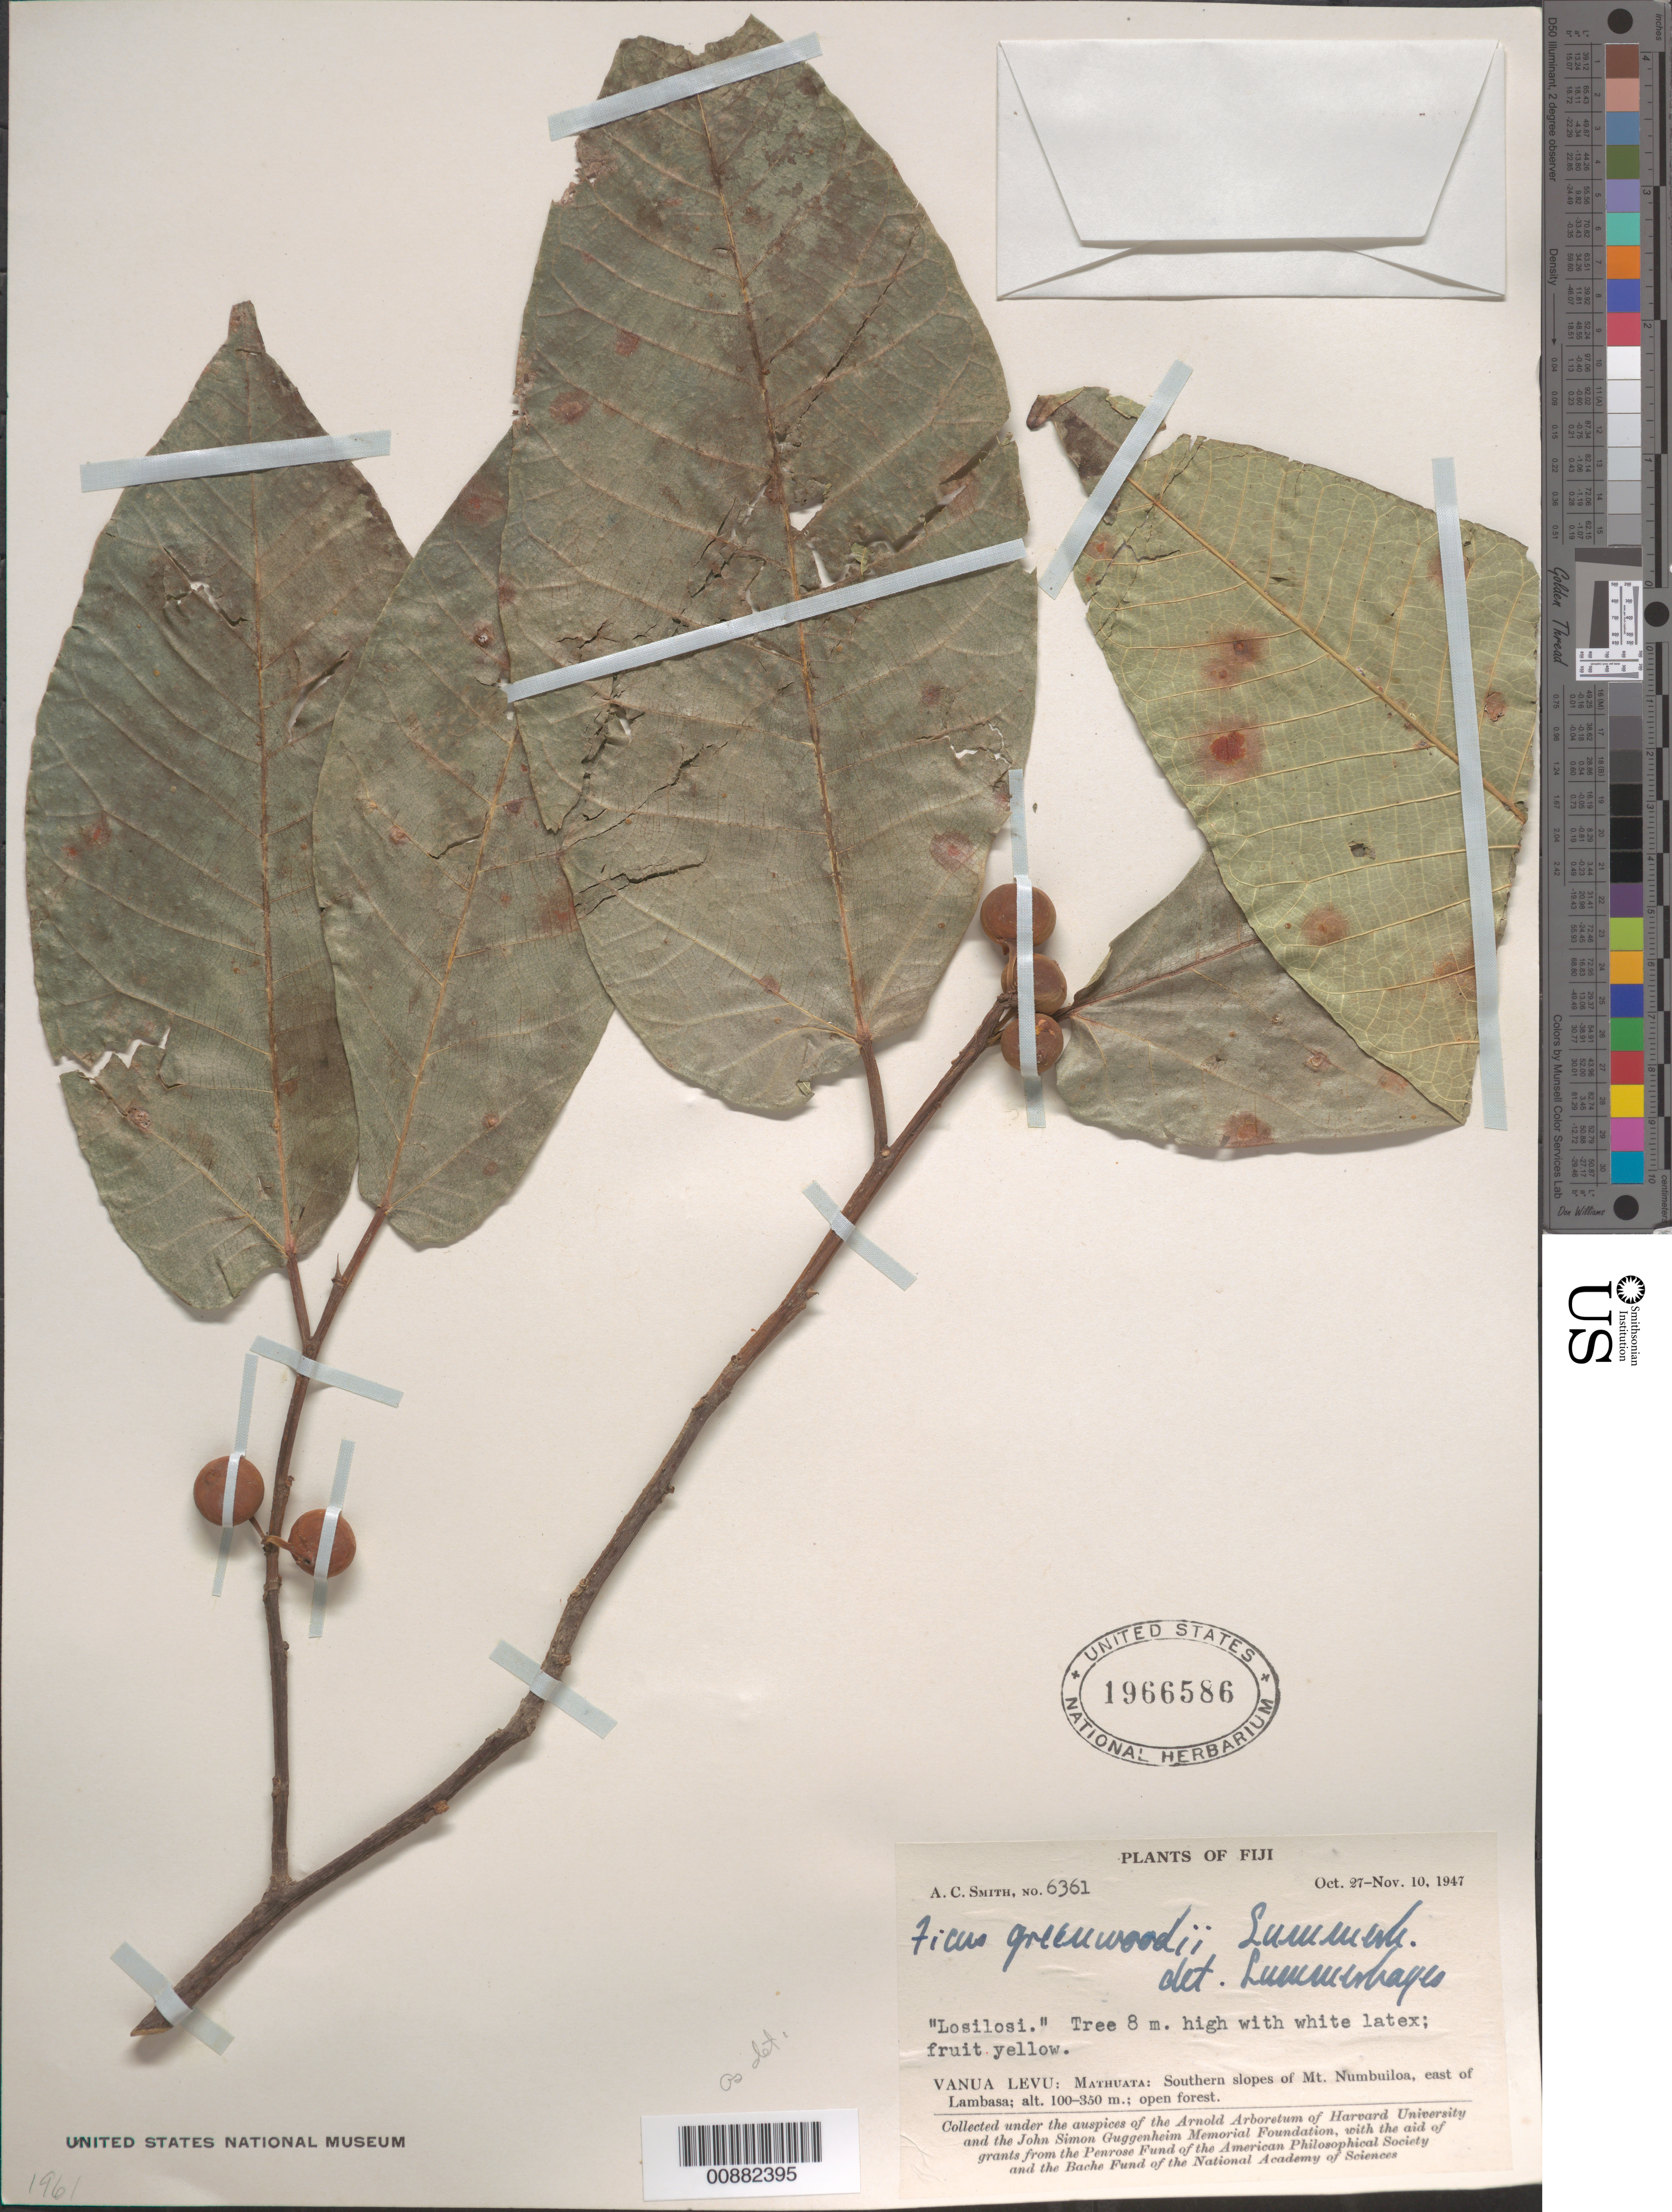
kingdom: Plantae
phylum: Tracheophyta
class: Magnoliopsida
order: Rosales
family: Moraceae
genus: Ficus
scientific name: Ficus greenwoodii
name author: Summerh.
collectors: C. A. Smith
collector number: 6361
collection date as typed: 27 Oct 1947 to 10 Nov 1947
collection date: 1947-10-27/1947-11-10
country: Fiji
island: Macuata-i-wai [Mathuata-i-wai]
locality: Mathuata: Southern slopes of Mt. Numbuiloa, east of Lambasa.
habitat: Open forest.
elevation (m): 100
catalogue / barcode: US 1966586